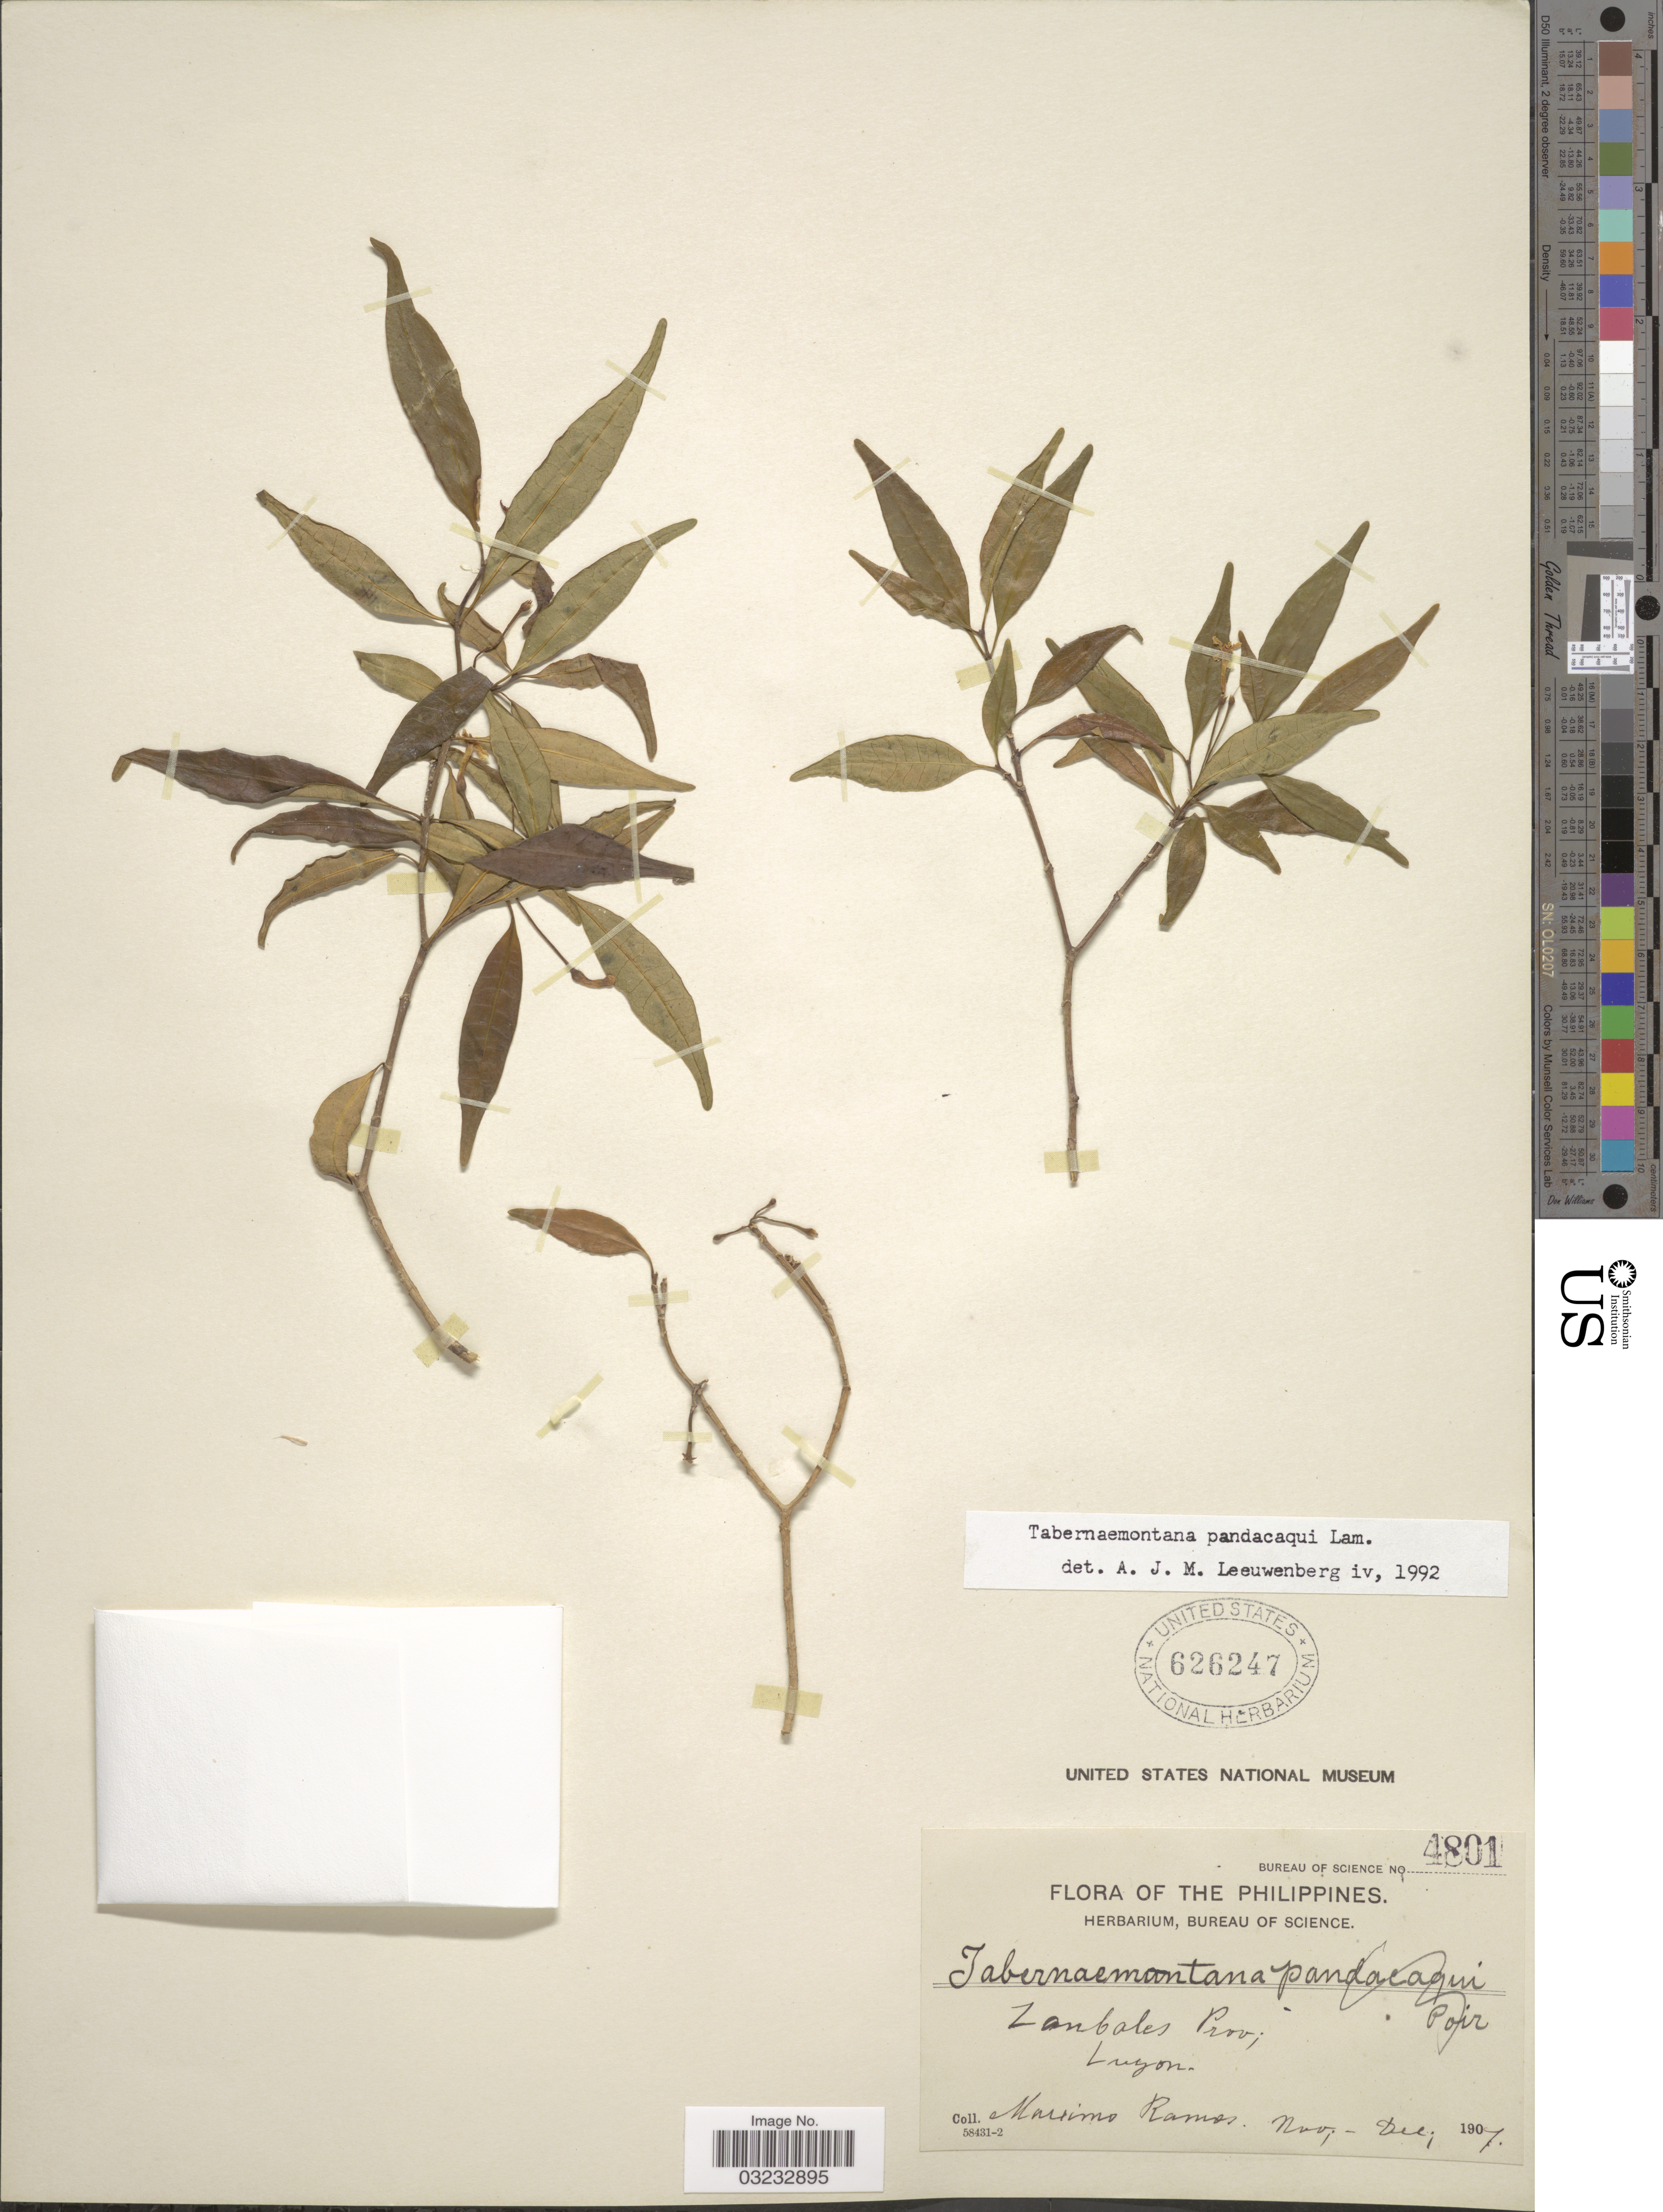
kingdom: Plantae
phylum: Tracheophyta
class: Magnoliopsida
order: Gentianales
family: Apocynaceae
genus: Tabernaemontana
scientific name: Tabernaemontana pandacaqui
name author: Poir.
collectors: M. Ramos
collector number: Bureau of Science 4801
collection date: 1907-11/1907-12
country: Philippines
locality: Zambales Prov., Luzon.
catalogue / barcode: US 626247